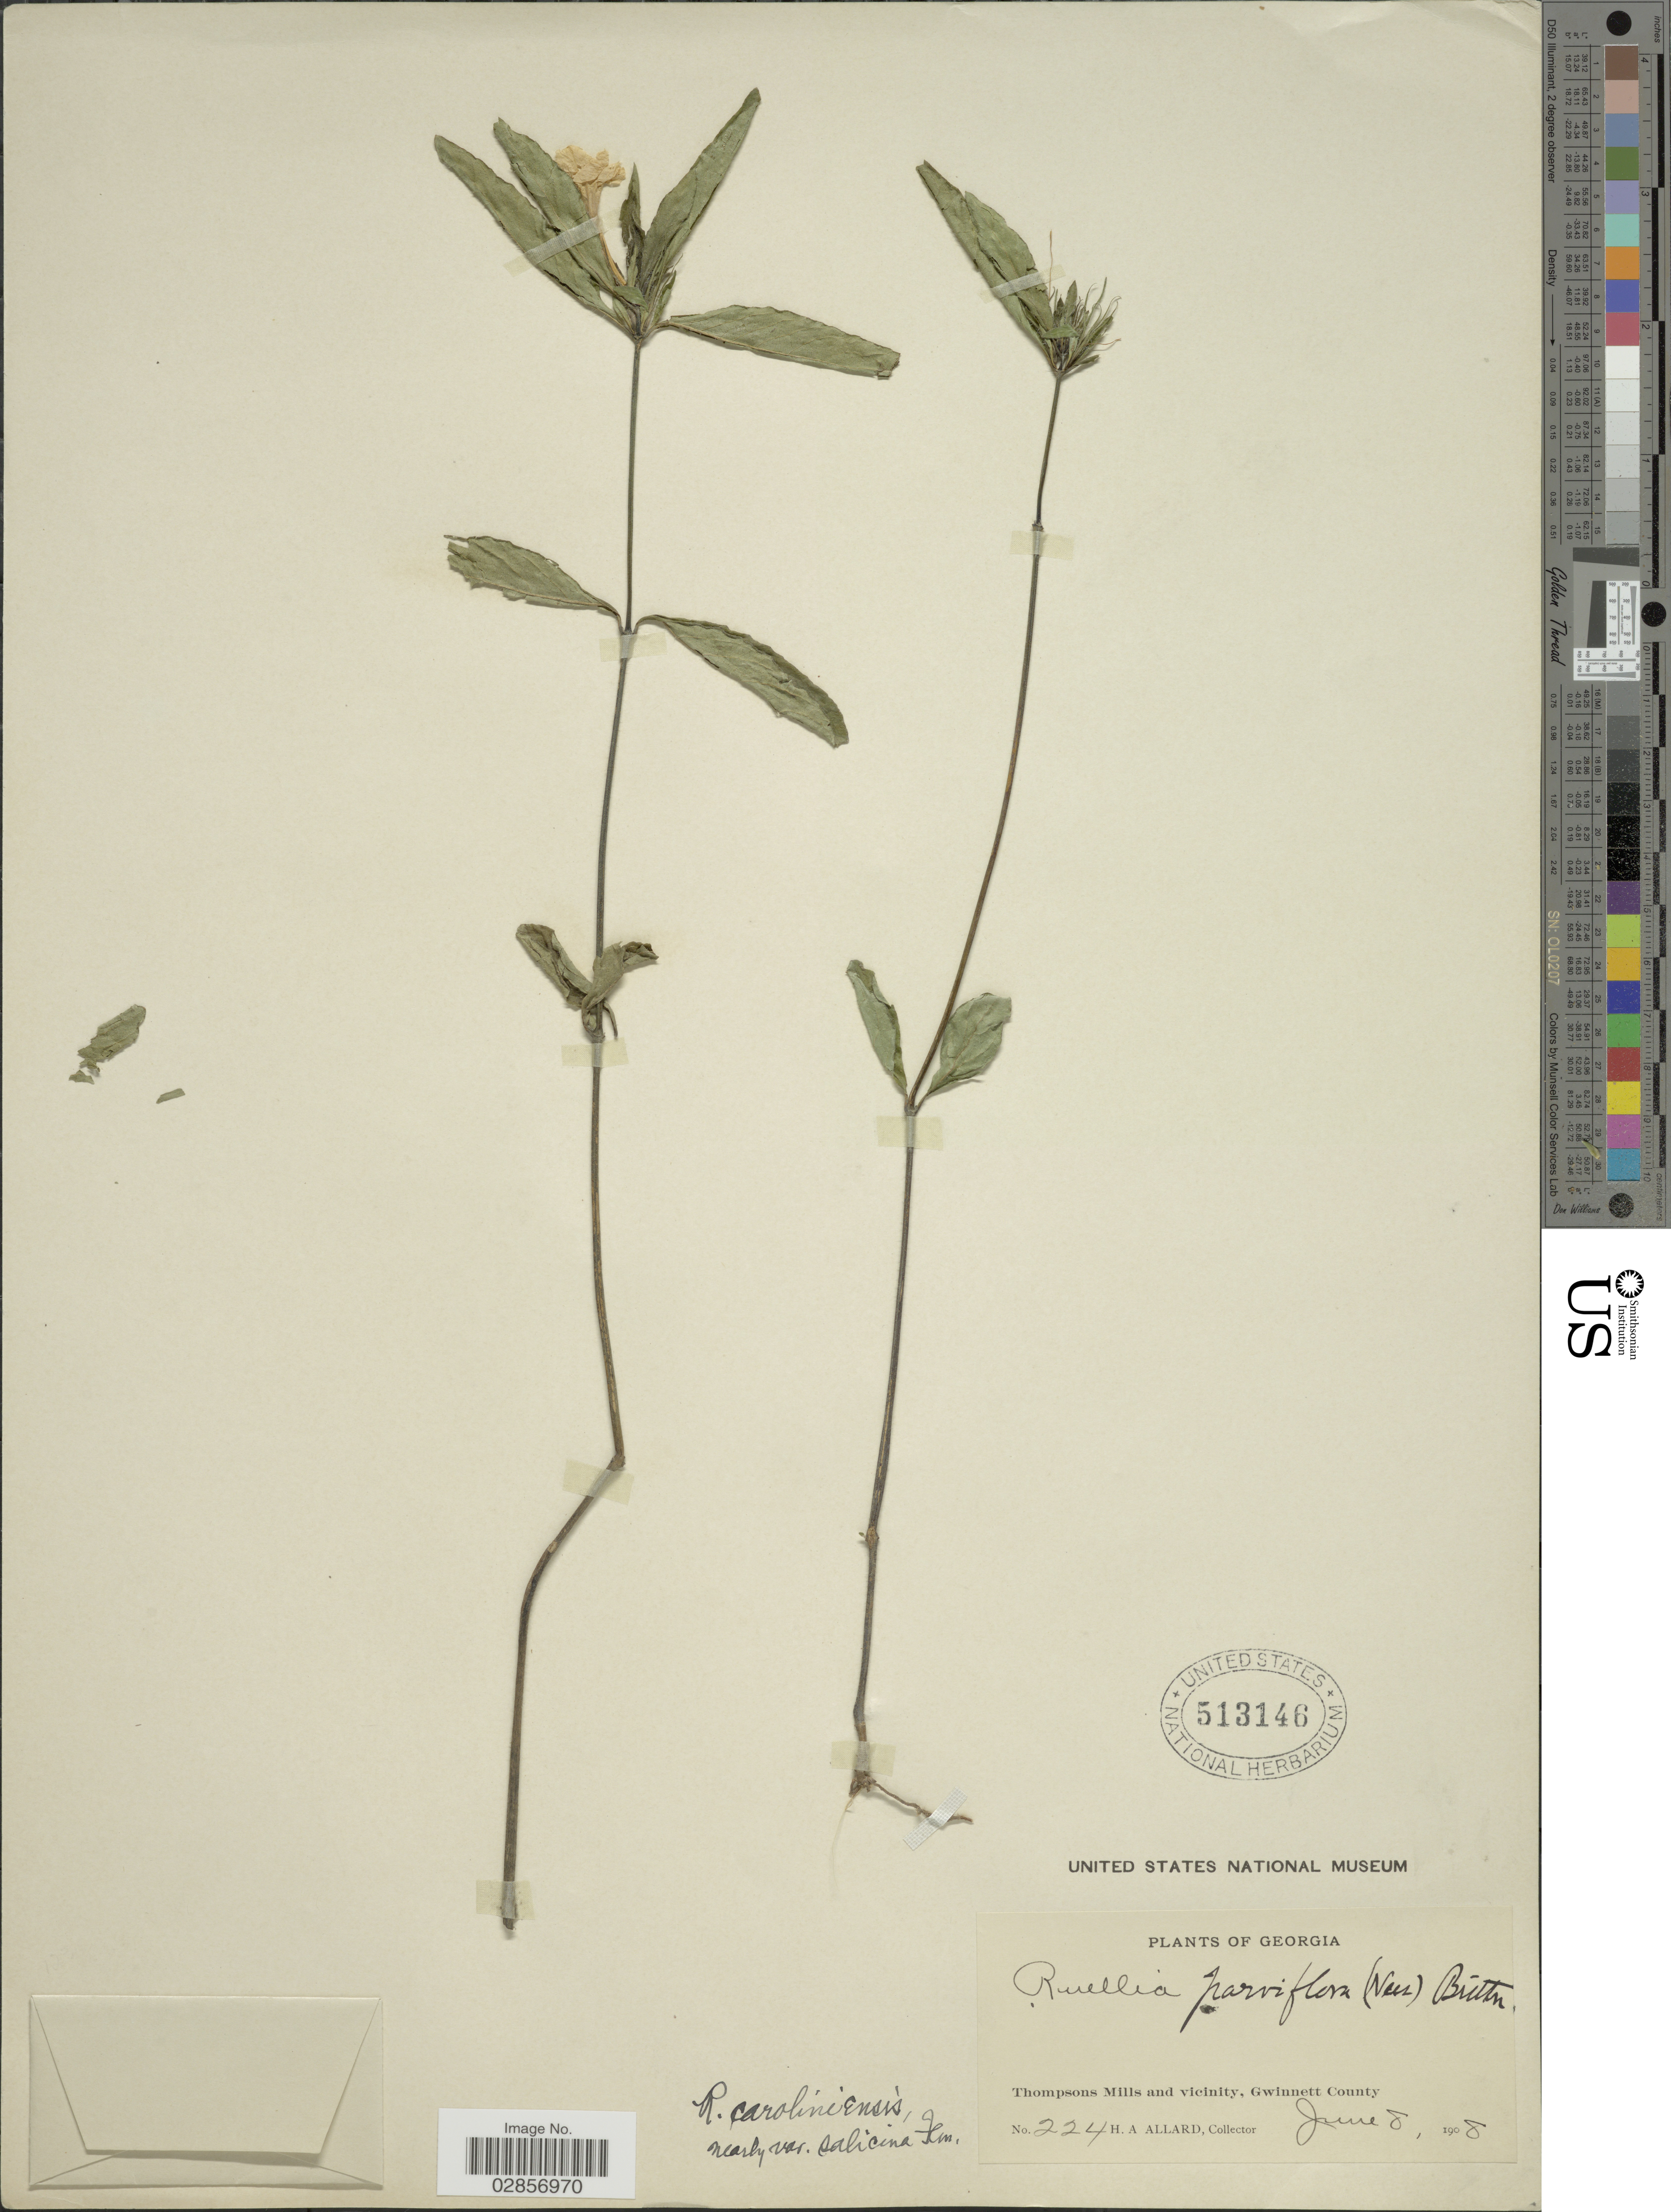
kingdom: Plantae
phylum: Tracheophyta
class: Magnoliopsida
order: Lamiales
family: Acanthaceae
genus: Ruellia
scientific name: Ruellia caroliniensis var. salicina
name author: Fernald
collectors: H. A. Allard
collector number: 224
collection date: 1908-06-08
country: United States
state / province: Georgia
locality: Thompsons Mills and vicinity, Gwinnett County.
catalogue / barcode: US 513146